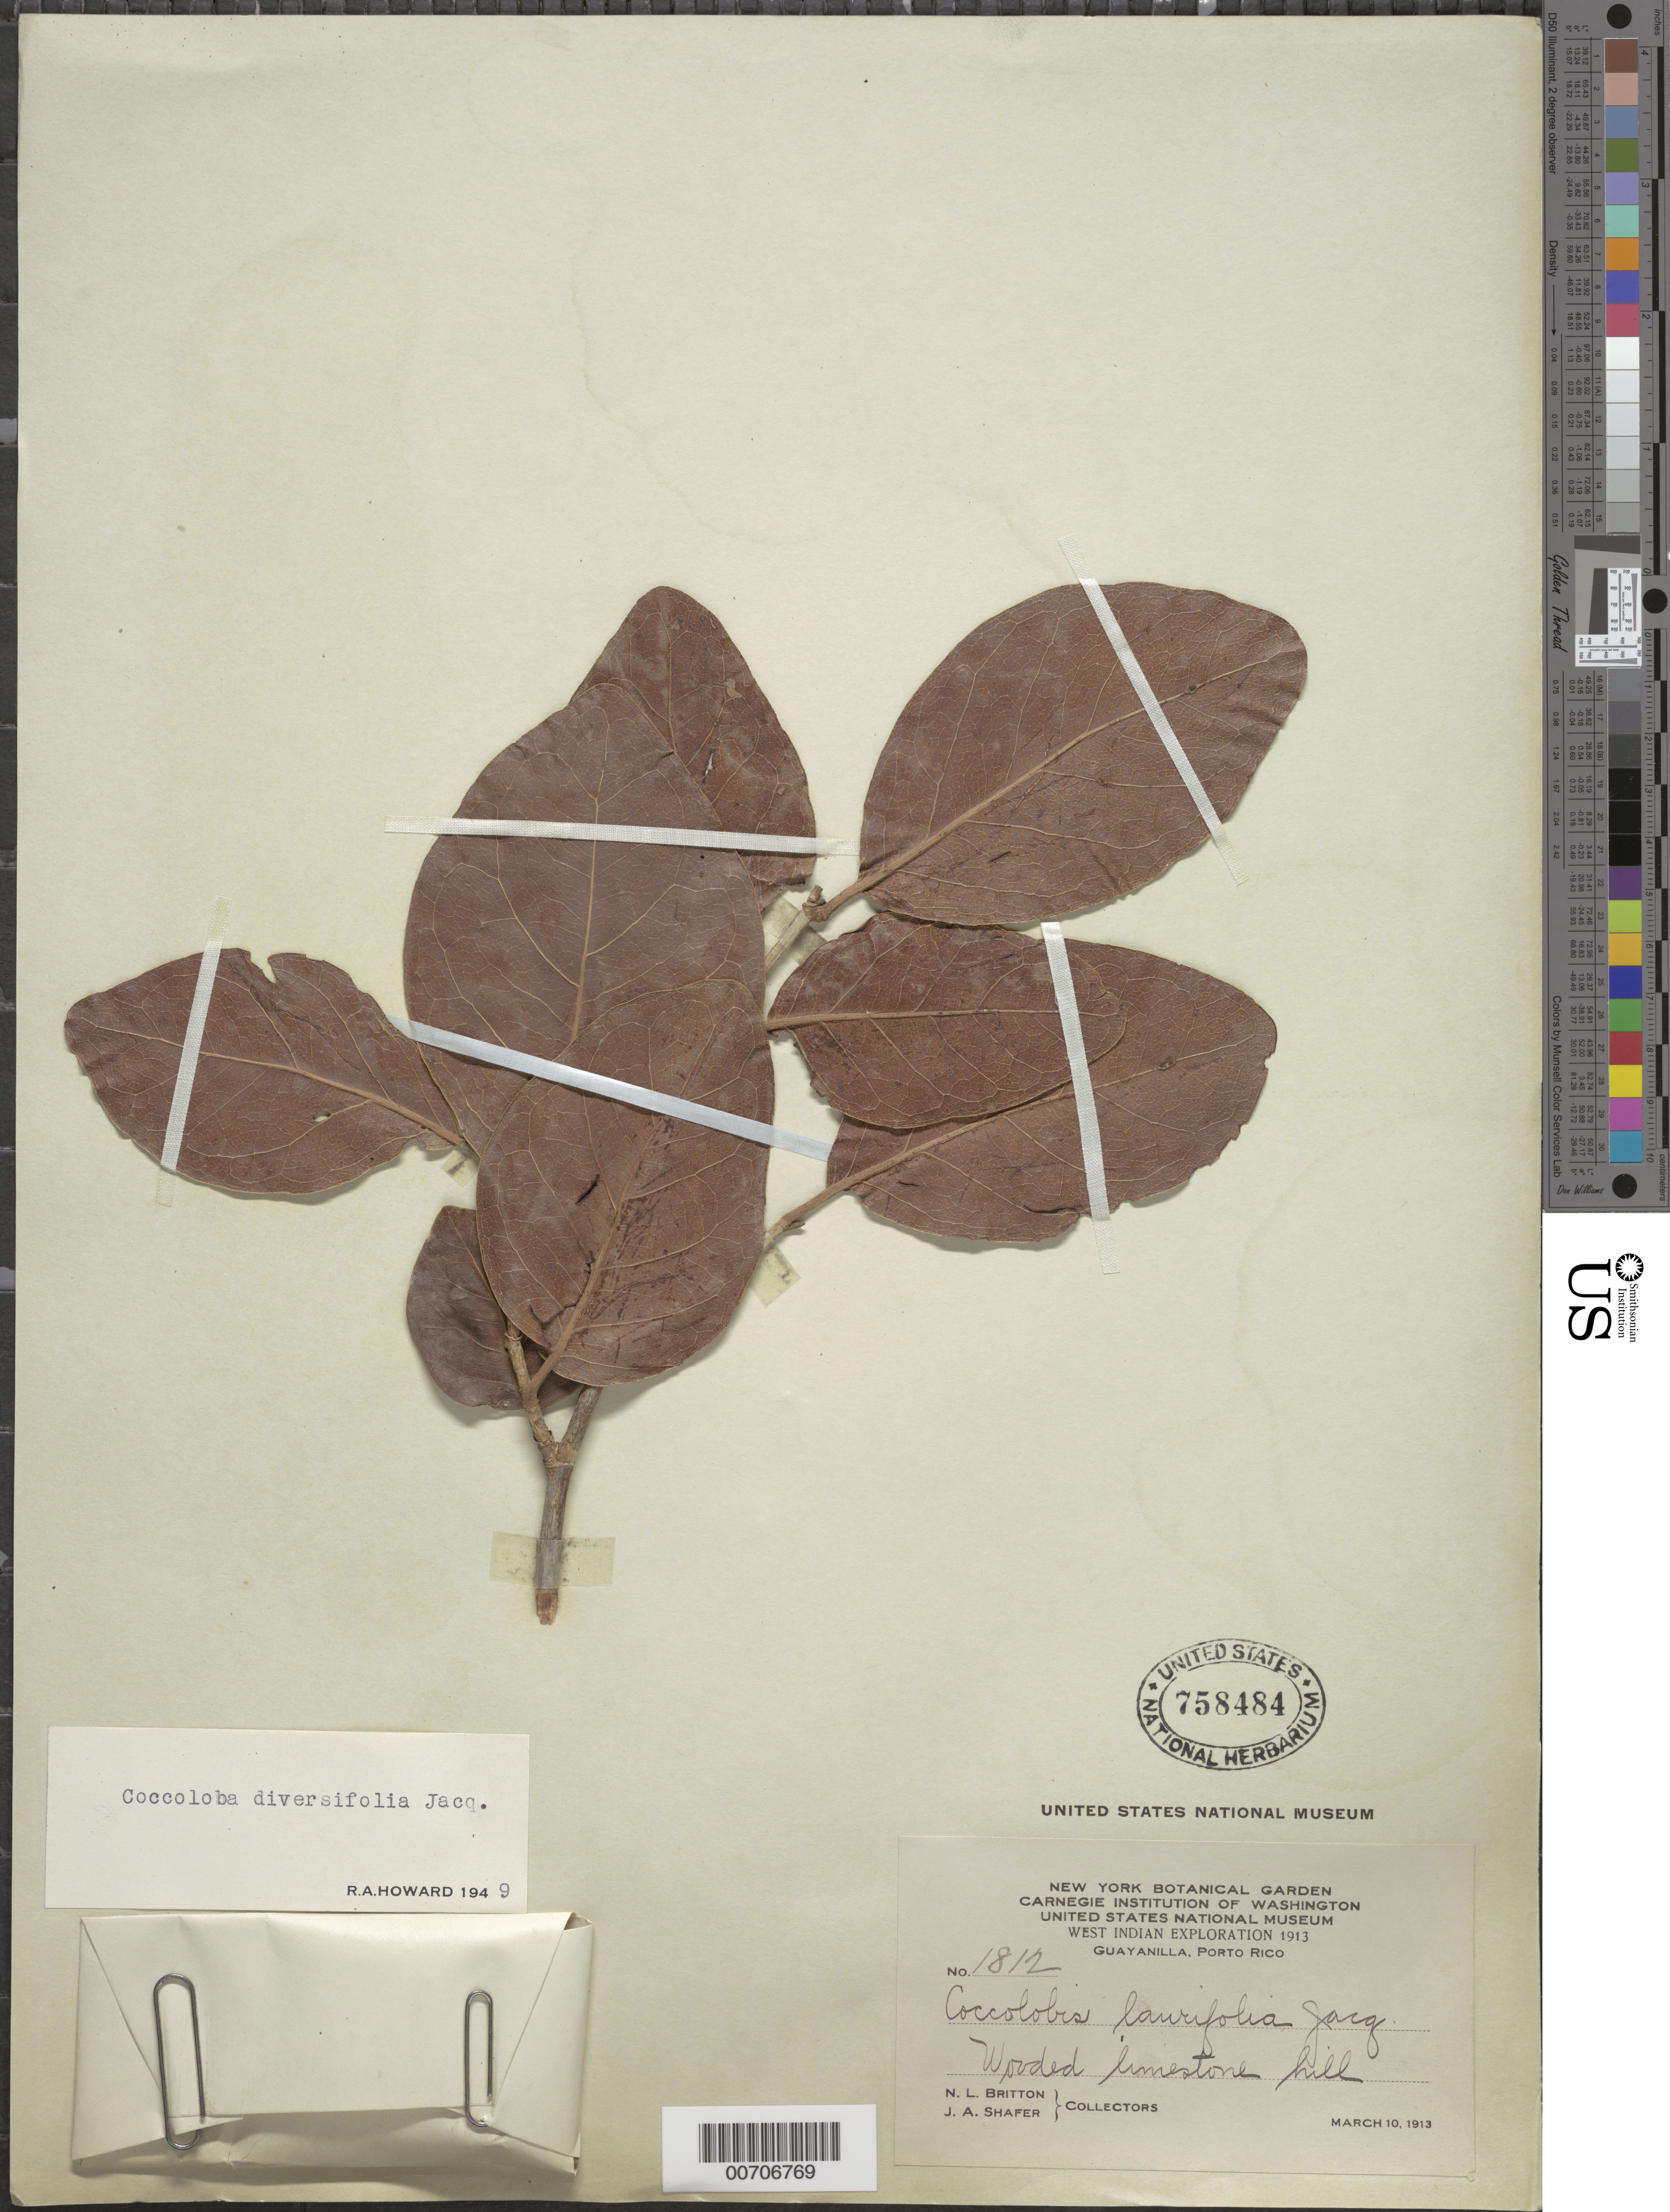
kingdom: Plantae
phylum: Tracheophyta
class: Magnoliopsida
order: Caryophyllales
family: Polygonaceae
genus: Coccoloba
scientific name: Coccoloba diversifolia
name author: Jacq.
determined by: Howard, R. A.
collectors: N. Britton & J. A. Shafer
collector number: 1812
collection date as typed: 10 Mar 1913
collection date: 1913-03-10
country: Puerto Rico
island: Greater Antilles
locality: Guayanilla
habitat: Wooded limestone hill.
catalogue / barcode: US 758484